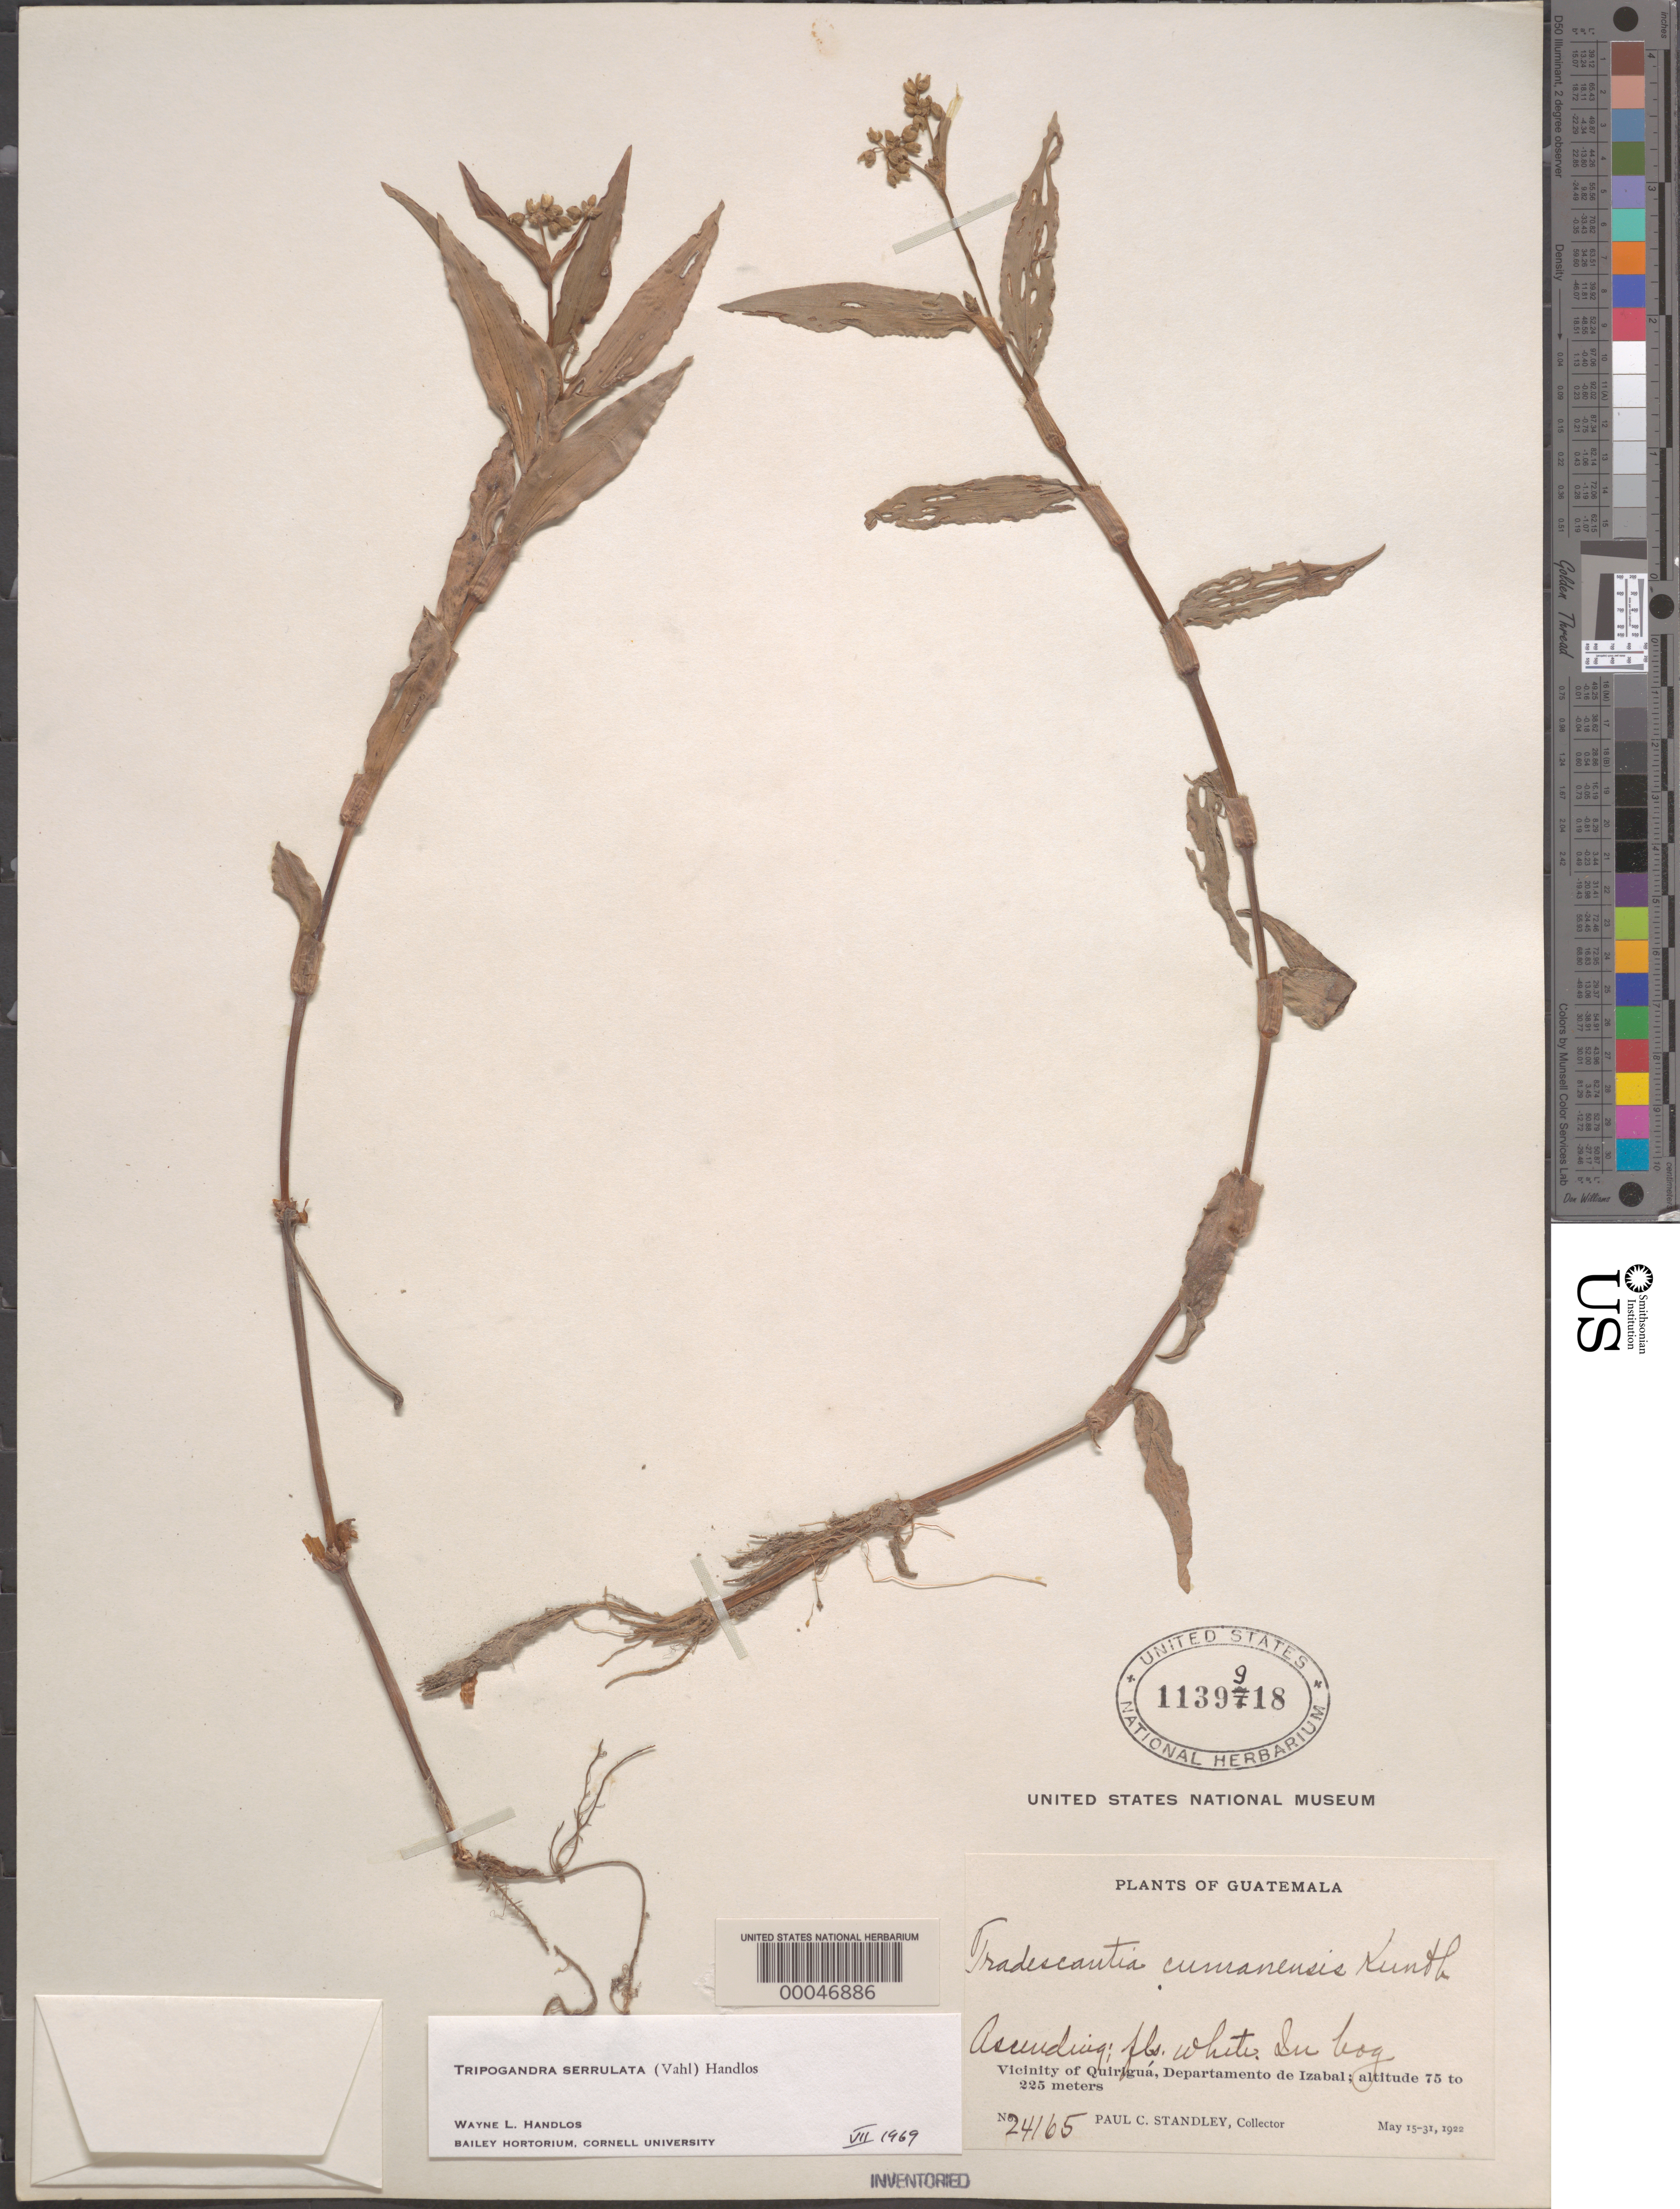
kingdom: Plantae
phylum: Tracheophyta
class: Liliopsida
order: Commelinales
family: Commelinaceae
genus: Tripogandra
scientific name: Tripogandra serrulata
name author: (Vahl) Handlos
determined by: Handlos, W. L.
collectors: P. C. Standley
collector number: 24165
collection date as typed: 15 May 1922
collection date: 1922-05-15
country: Guatemala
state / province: Izabal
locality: Near Quiriguá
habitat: Bog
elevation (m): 75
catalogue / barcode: US 1139918